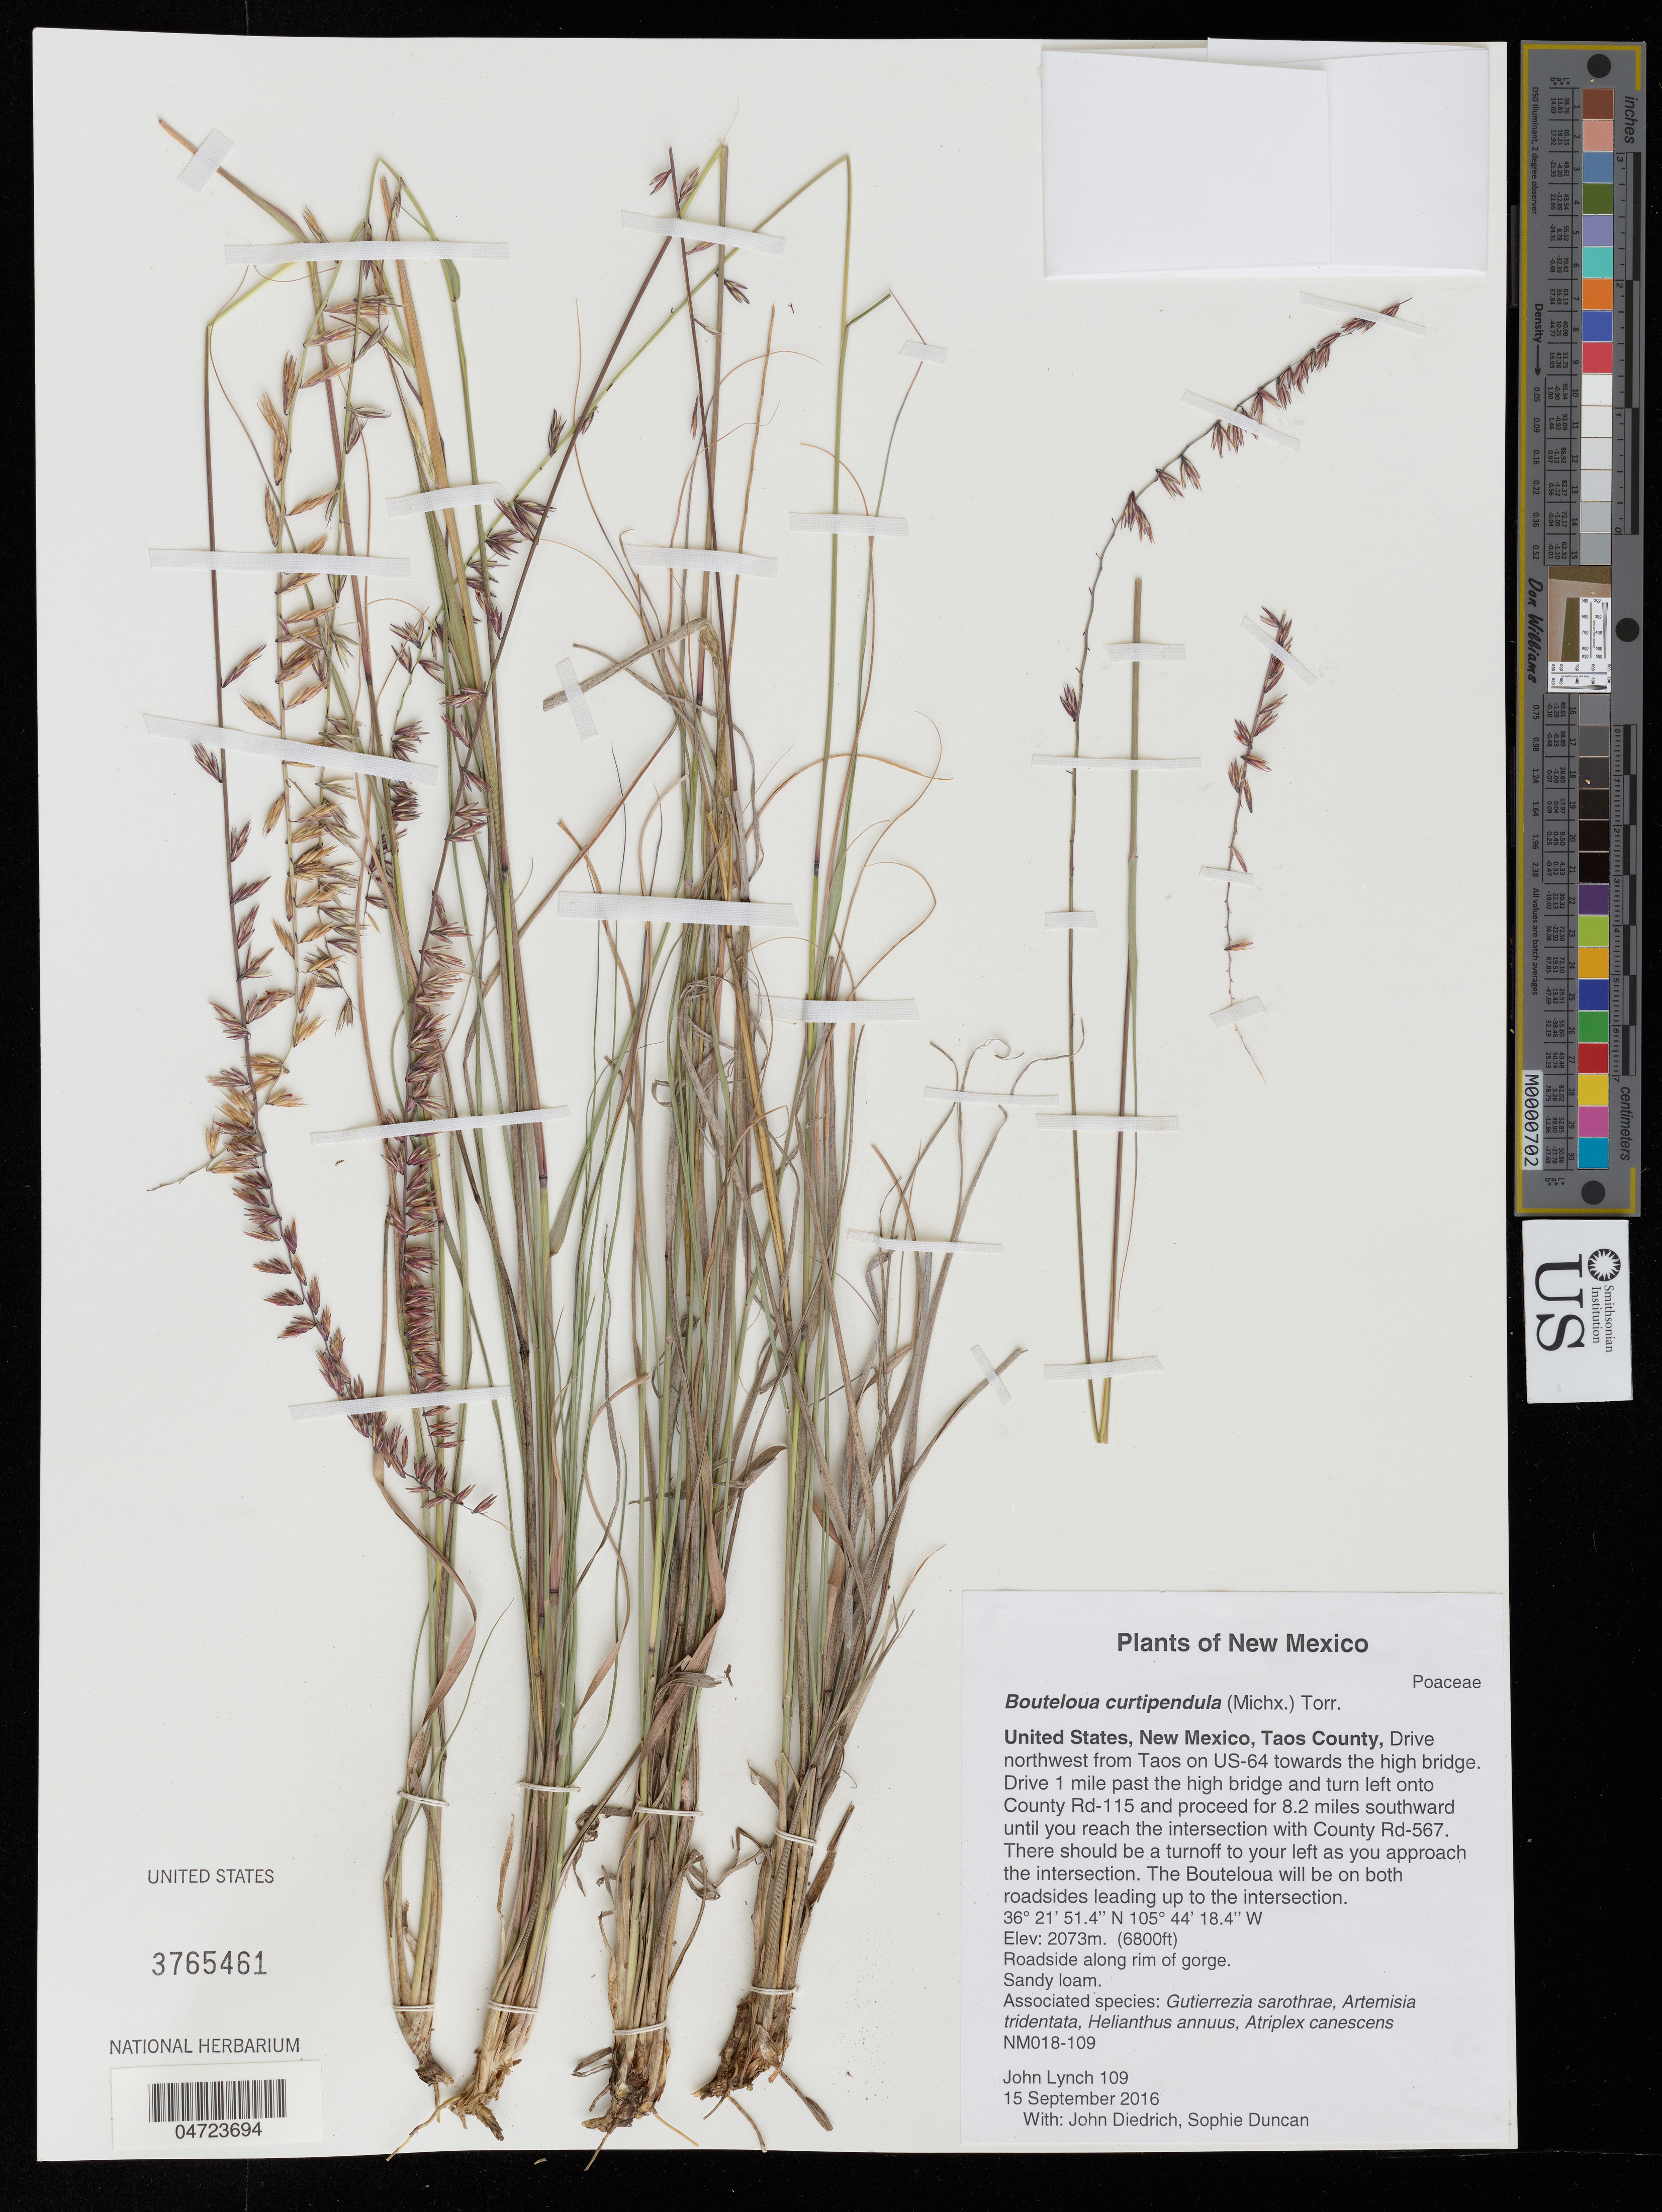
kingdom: Plantae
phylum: Tracheophyta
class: Liliopsida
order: Poales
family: Poaceae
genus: Bouteloua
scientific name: Bouteloua curtipendula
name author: (Michx.) Torr.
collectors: J. Lynch, J. Diedrich & S. Duncan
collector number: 109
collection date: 2016-09-15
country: United States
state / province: New Mexico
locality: Taos County, Drive northwest from Taos on US-64 towards the high bridge. Drive 1 mile past the high bridge and turn left onto County Rd-115 and proceed for 8.2 miles southward until you reach the intersection with County Rd-567. There should be a turnoff to your left as you approach the intersection. The Bouteloua will be on both roadsides leading up to the intersection.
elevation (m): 2073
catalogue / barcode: US 3765461